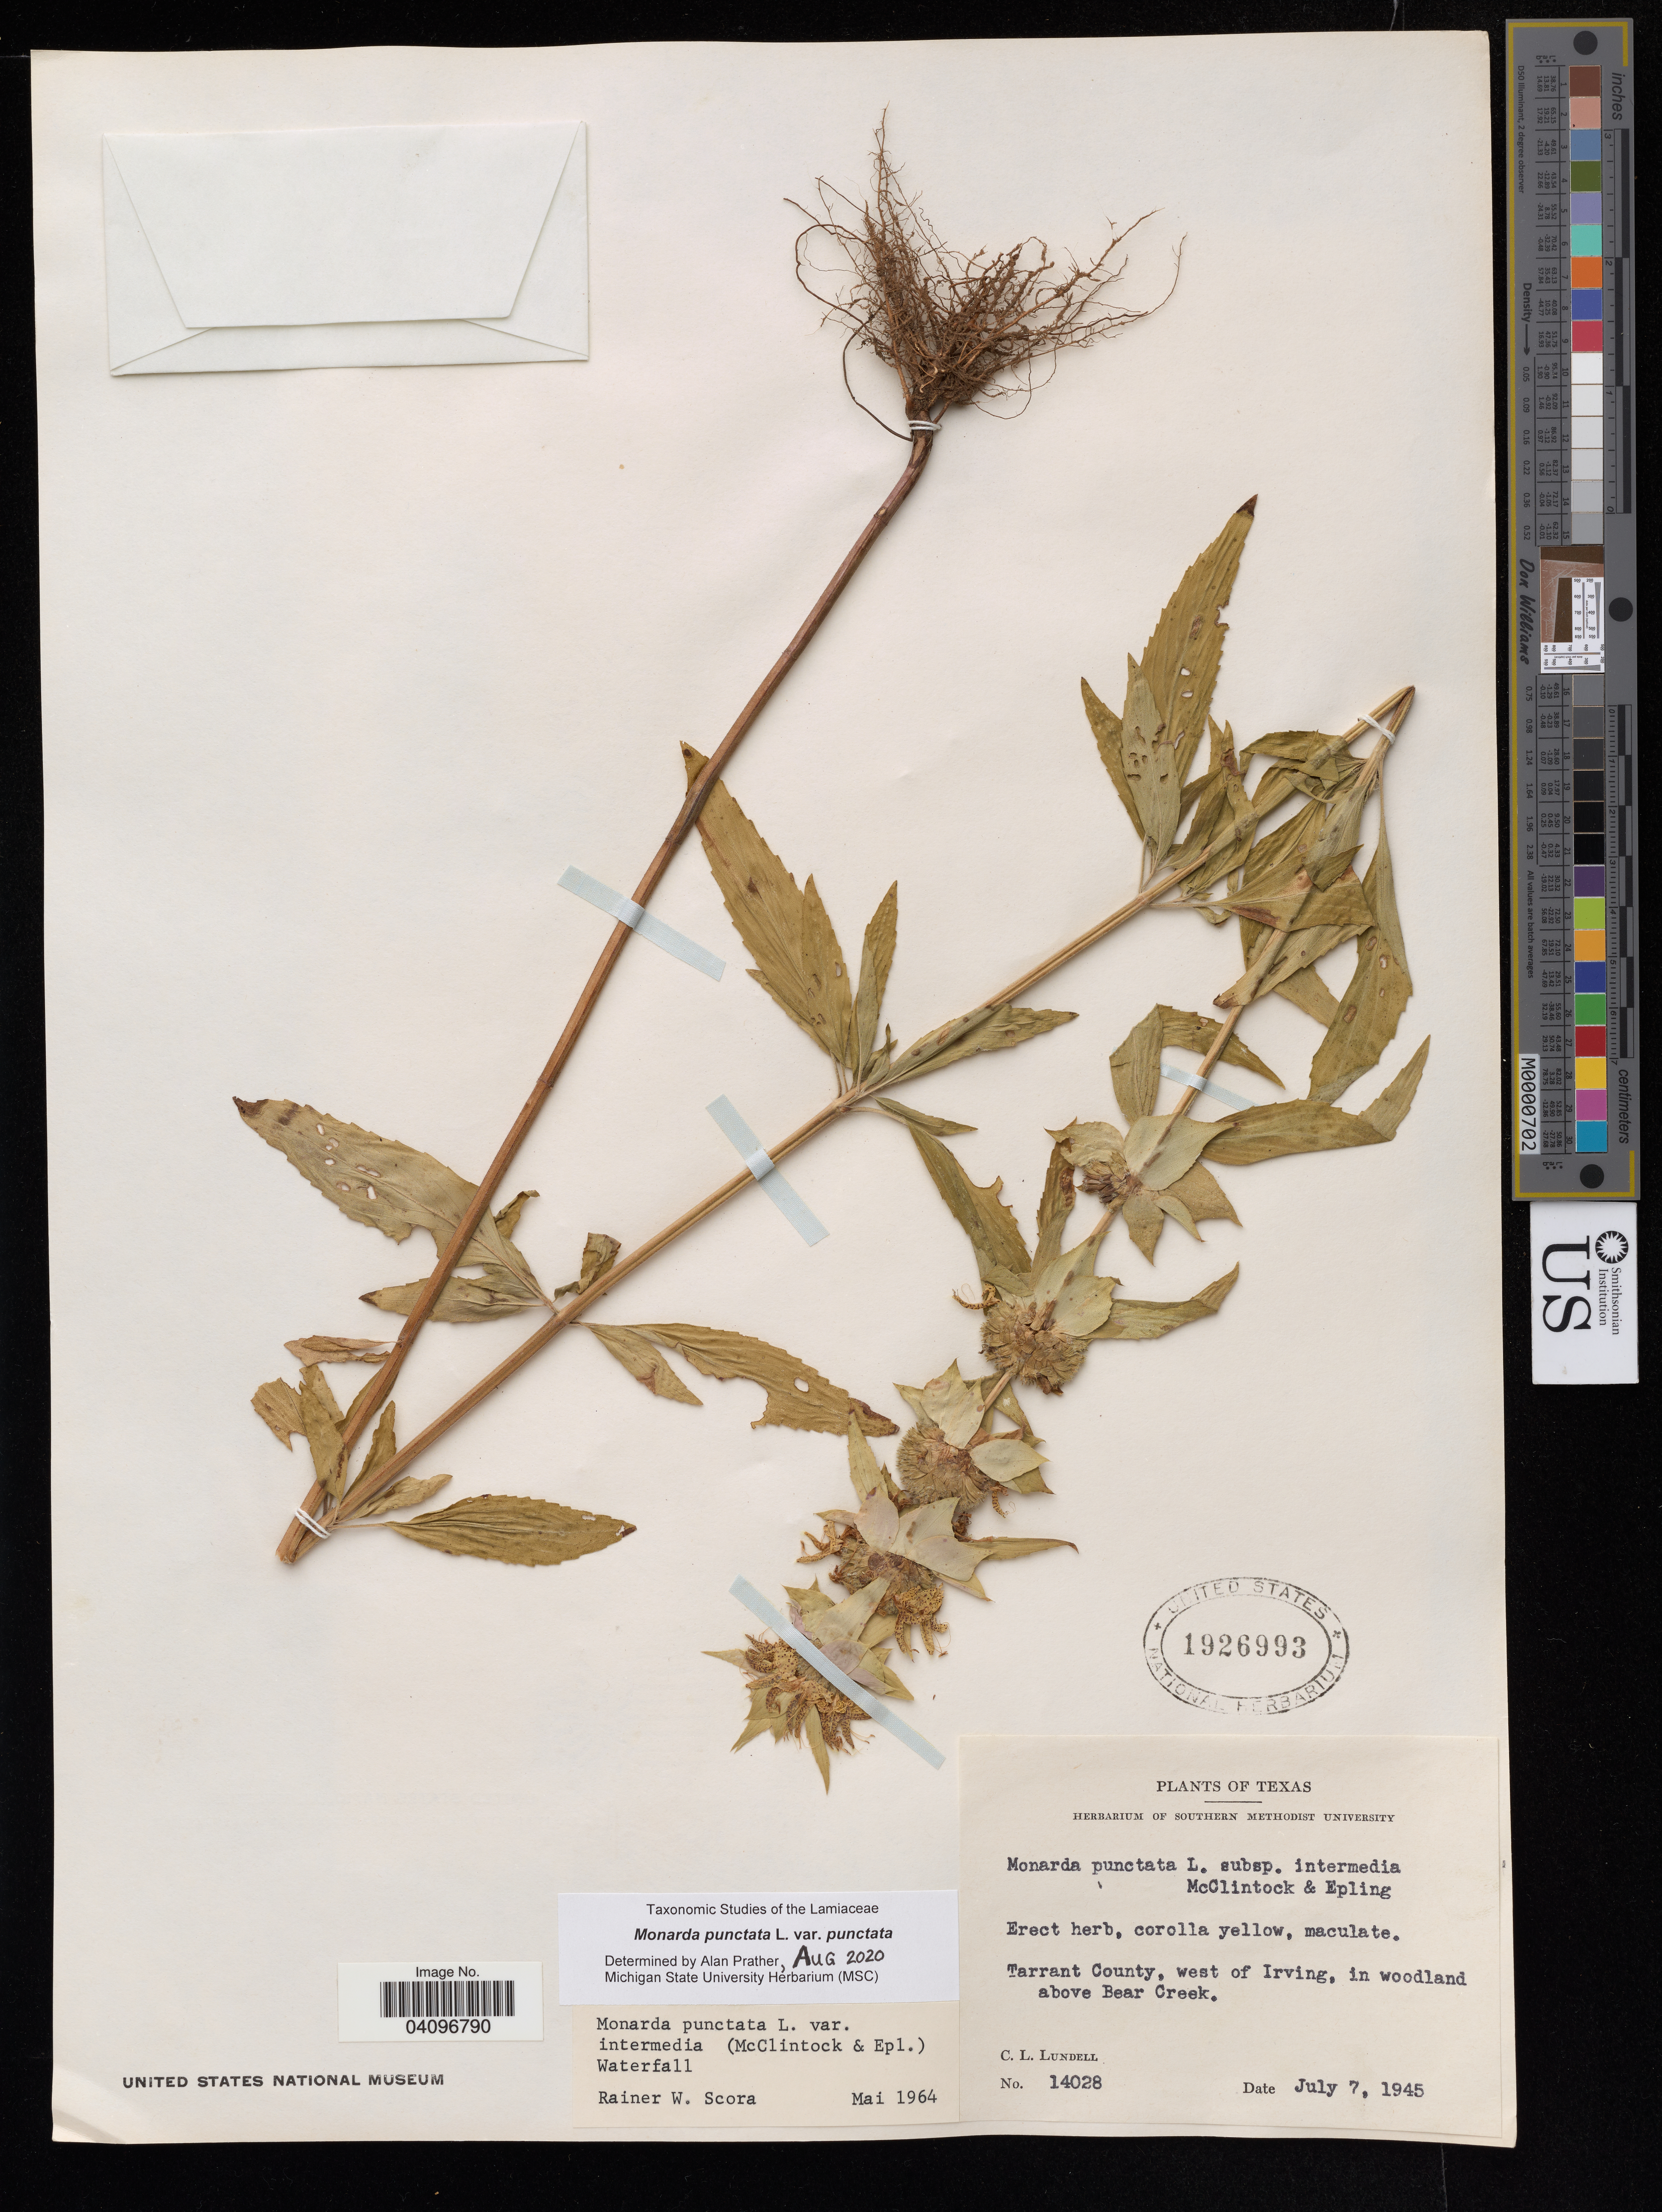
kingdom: Plantae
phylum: Tracheophyta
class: Magnoliopsida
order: Lamiales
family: Lamiaceae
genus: Monarda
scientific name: Monarda punctata var. punctata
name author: L.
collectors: C. L. Lundell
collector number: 14028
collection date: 1945-07-07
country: United States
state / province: Texas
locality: Tarrant County, west of Irving, in woodland above Bear Creek.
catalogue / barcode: US 1926993